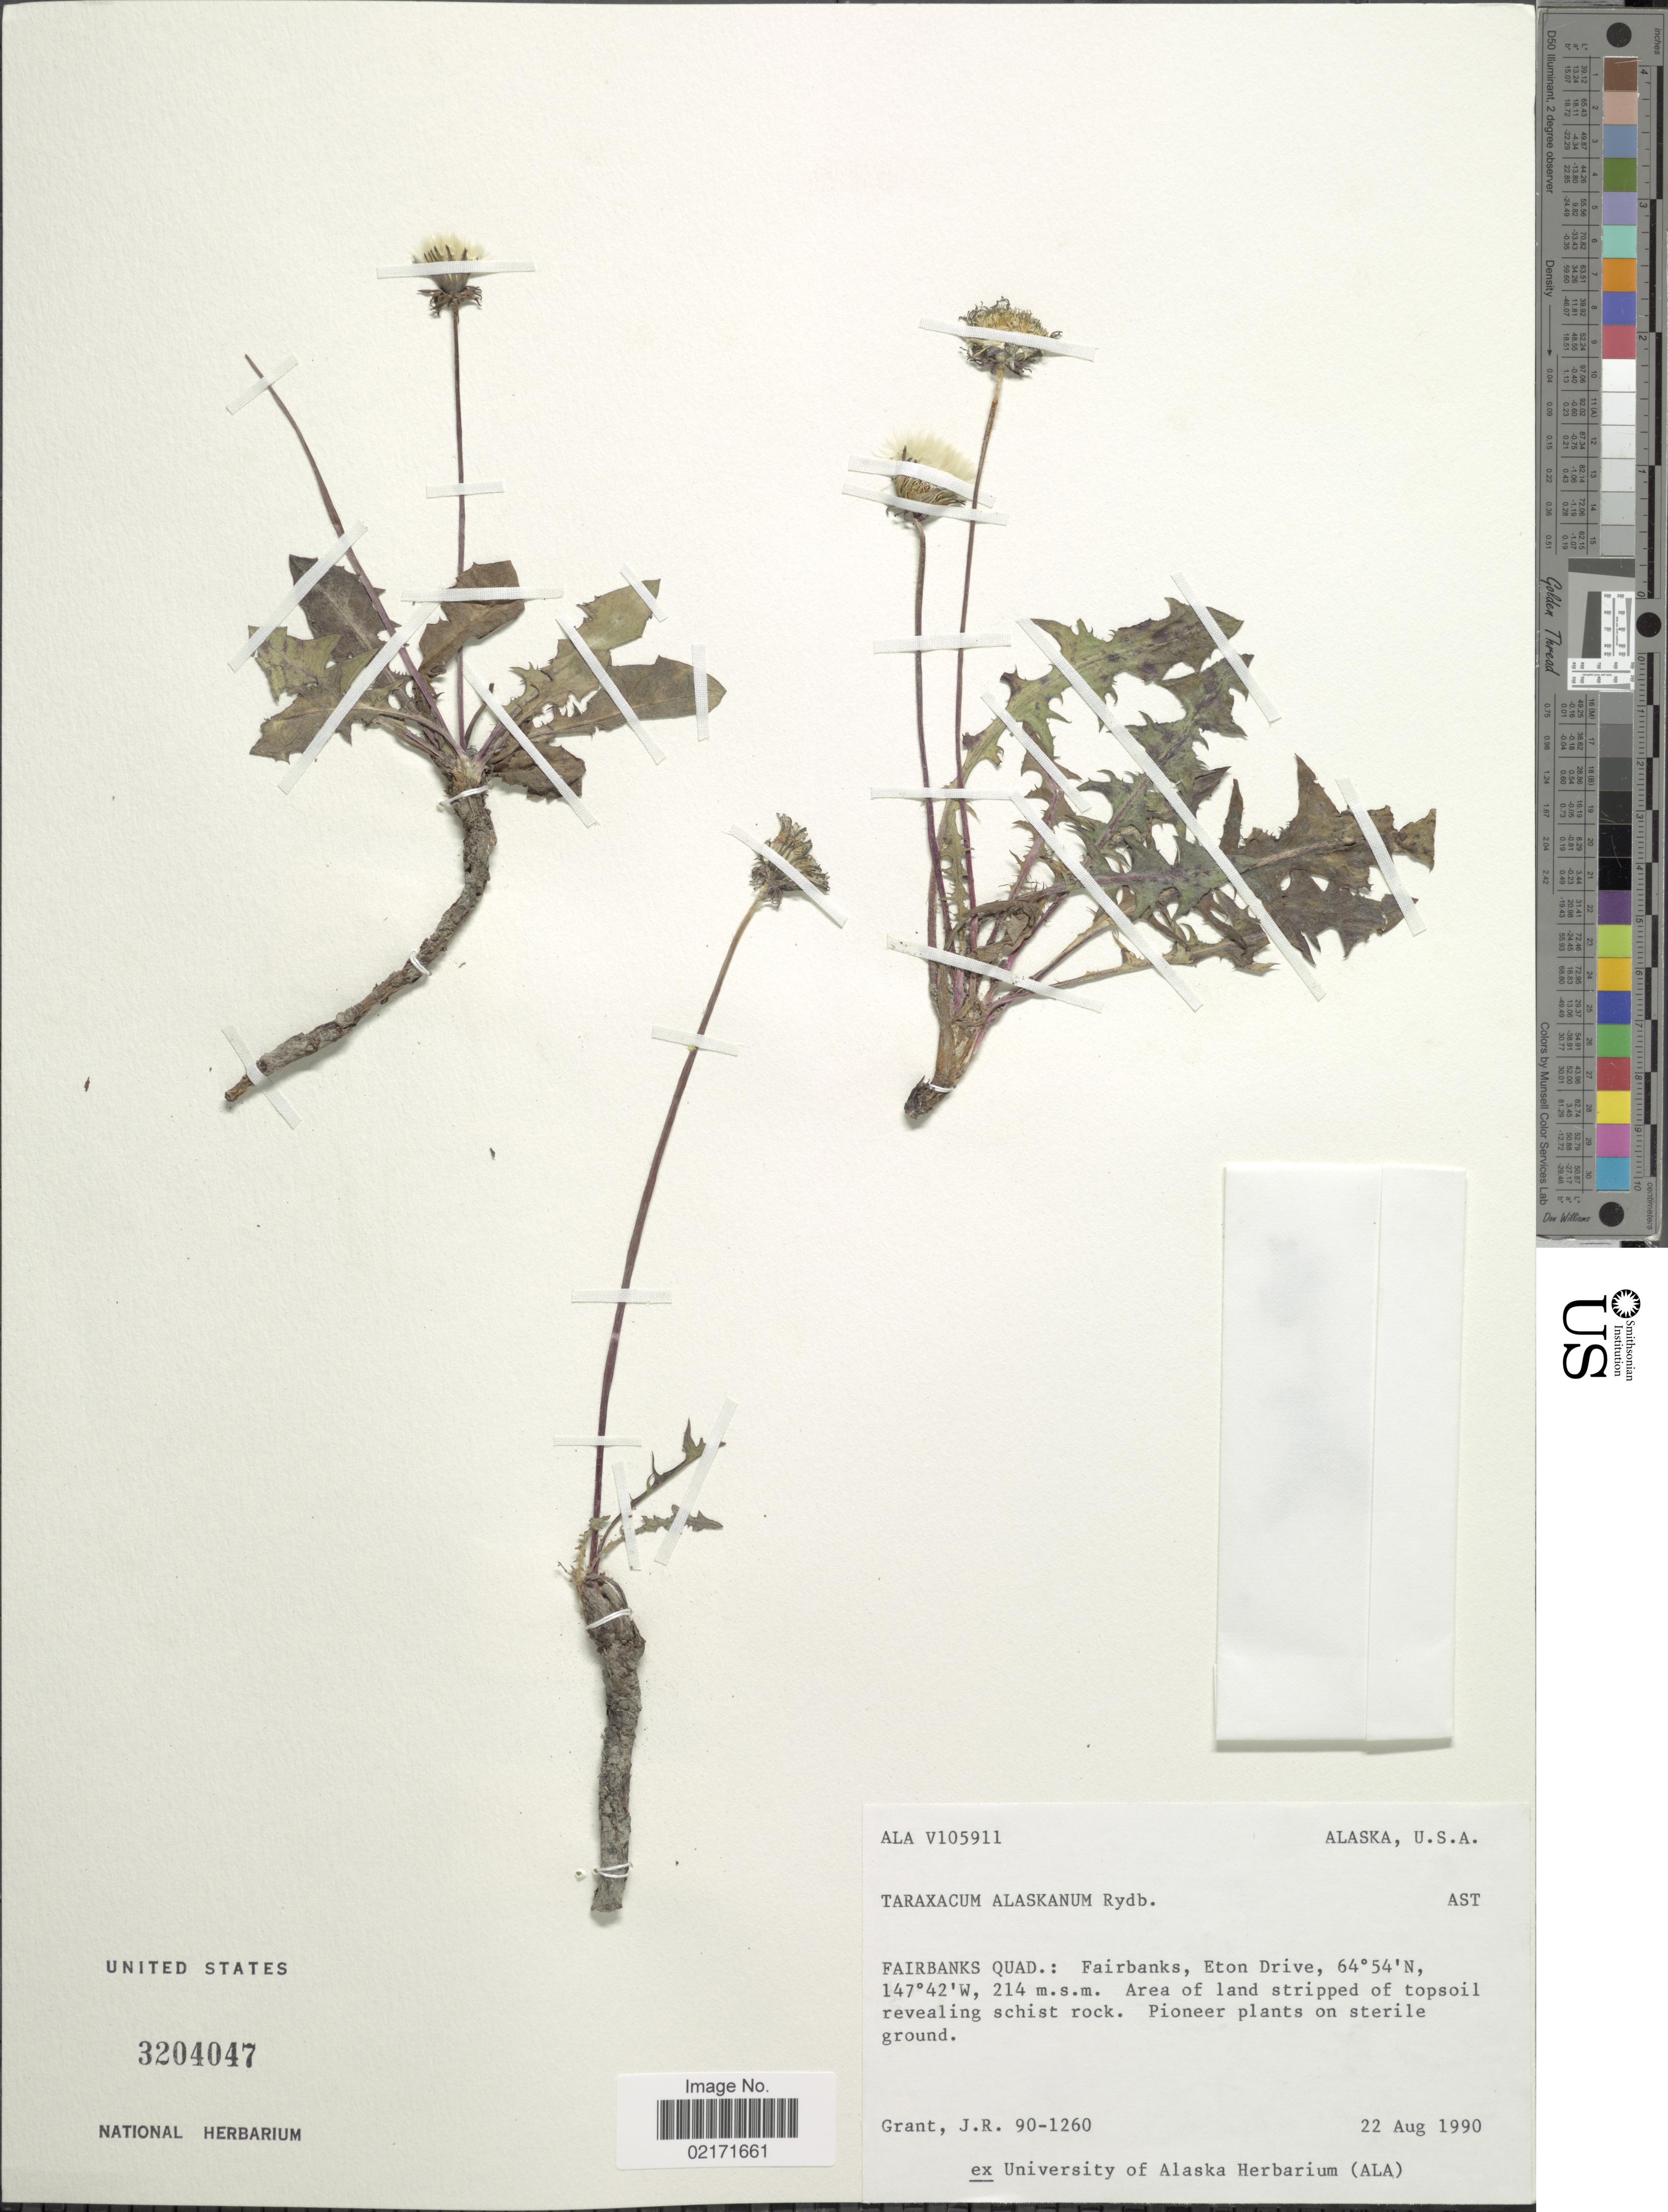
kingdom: Plantae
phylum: Tracheophyta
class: Magnoliopsida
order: Asterales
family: Asteraceae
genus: Taraxacum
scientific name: Taraxacum alaskanum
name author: Rydb.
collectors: J. Grant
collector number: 90-1260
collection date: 1990-08-22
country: United States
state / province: Alaska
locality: Fairbanks Quad.: Fairbanks, Eton Drive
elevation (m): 214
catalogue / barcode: US 3204047